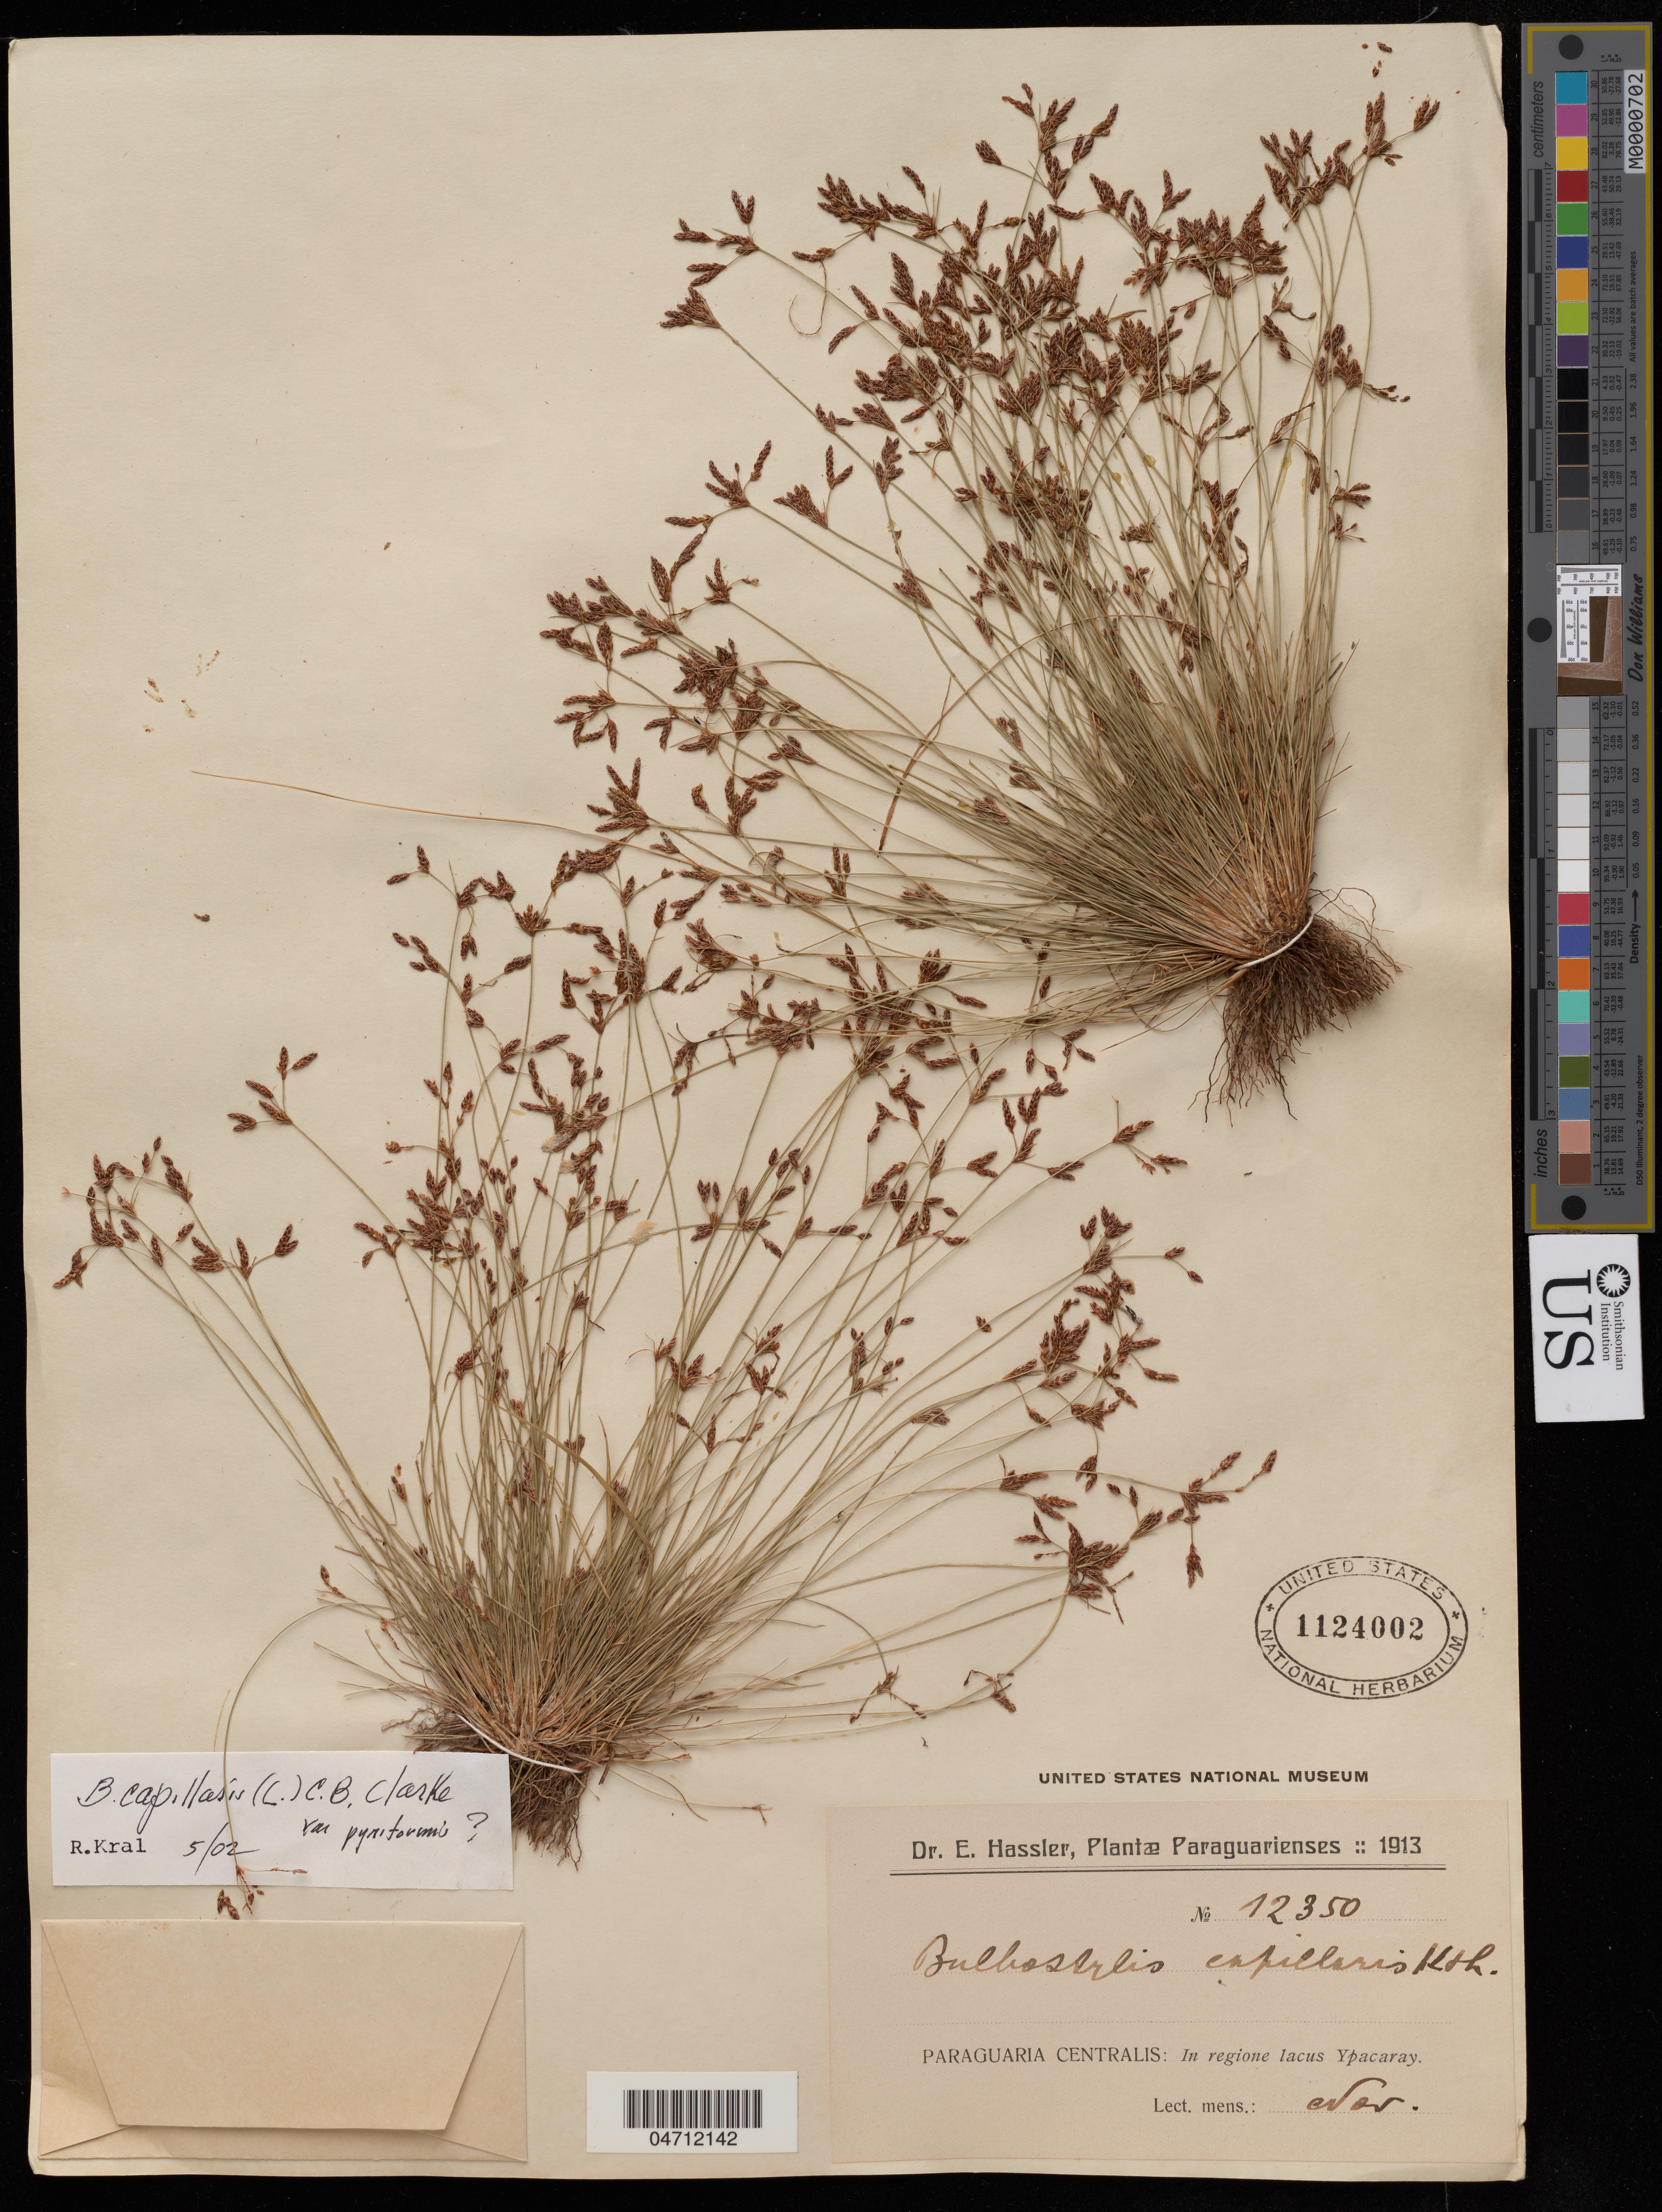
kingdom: Plantae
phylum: Tracheophyta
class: Liliopsida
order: Poales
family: Cyperaceae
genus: Bulbostylis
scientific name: Bulbostylis capillaris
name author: (L.) Kunth ex C.B. Clarke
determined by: Kral, Robert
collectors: E. Hassler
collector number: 12350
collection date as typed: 1913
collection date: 1913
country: Paraguay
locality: In regíone lacus Ypacaray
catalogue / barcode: US 1124002